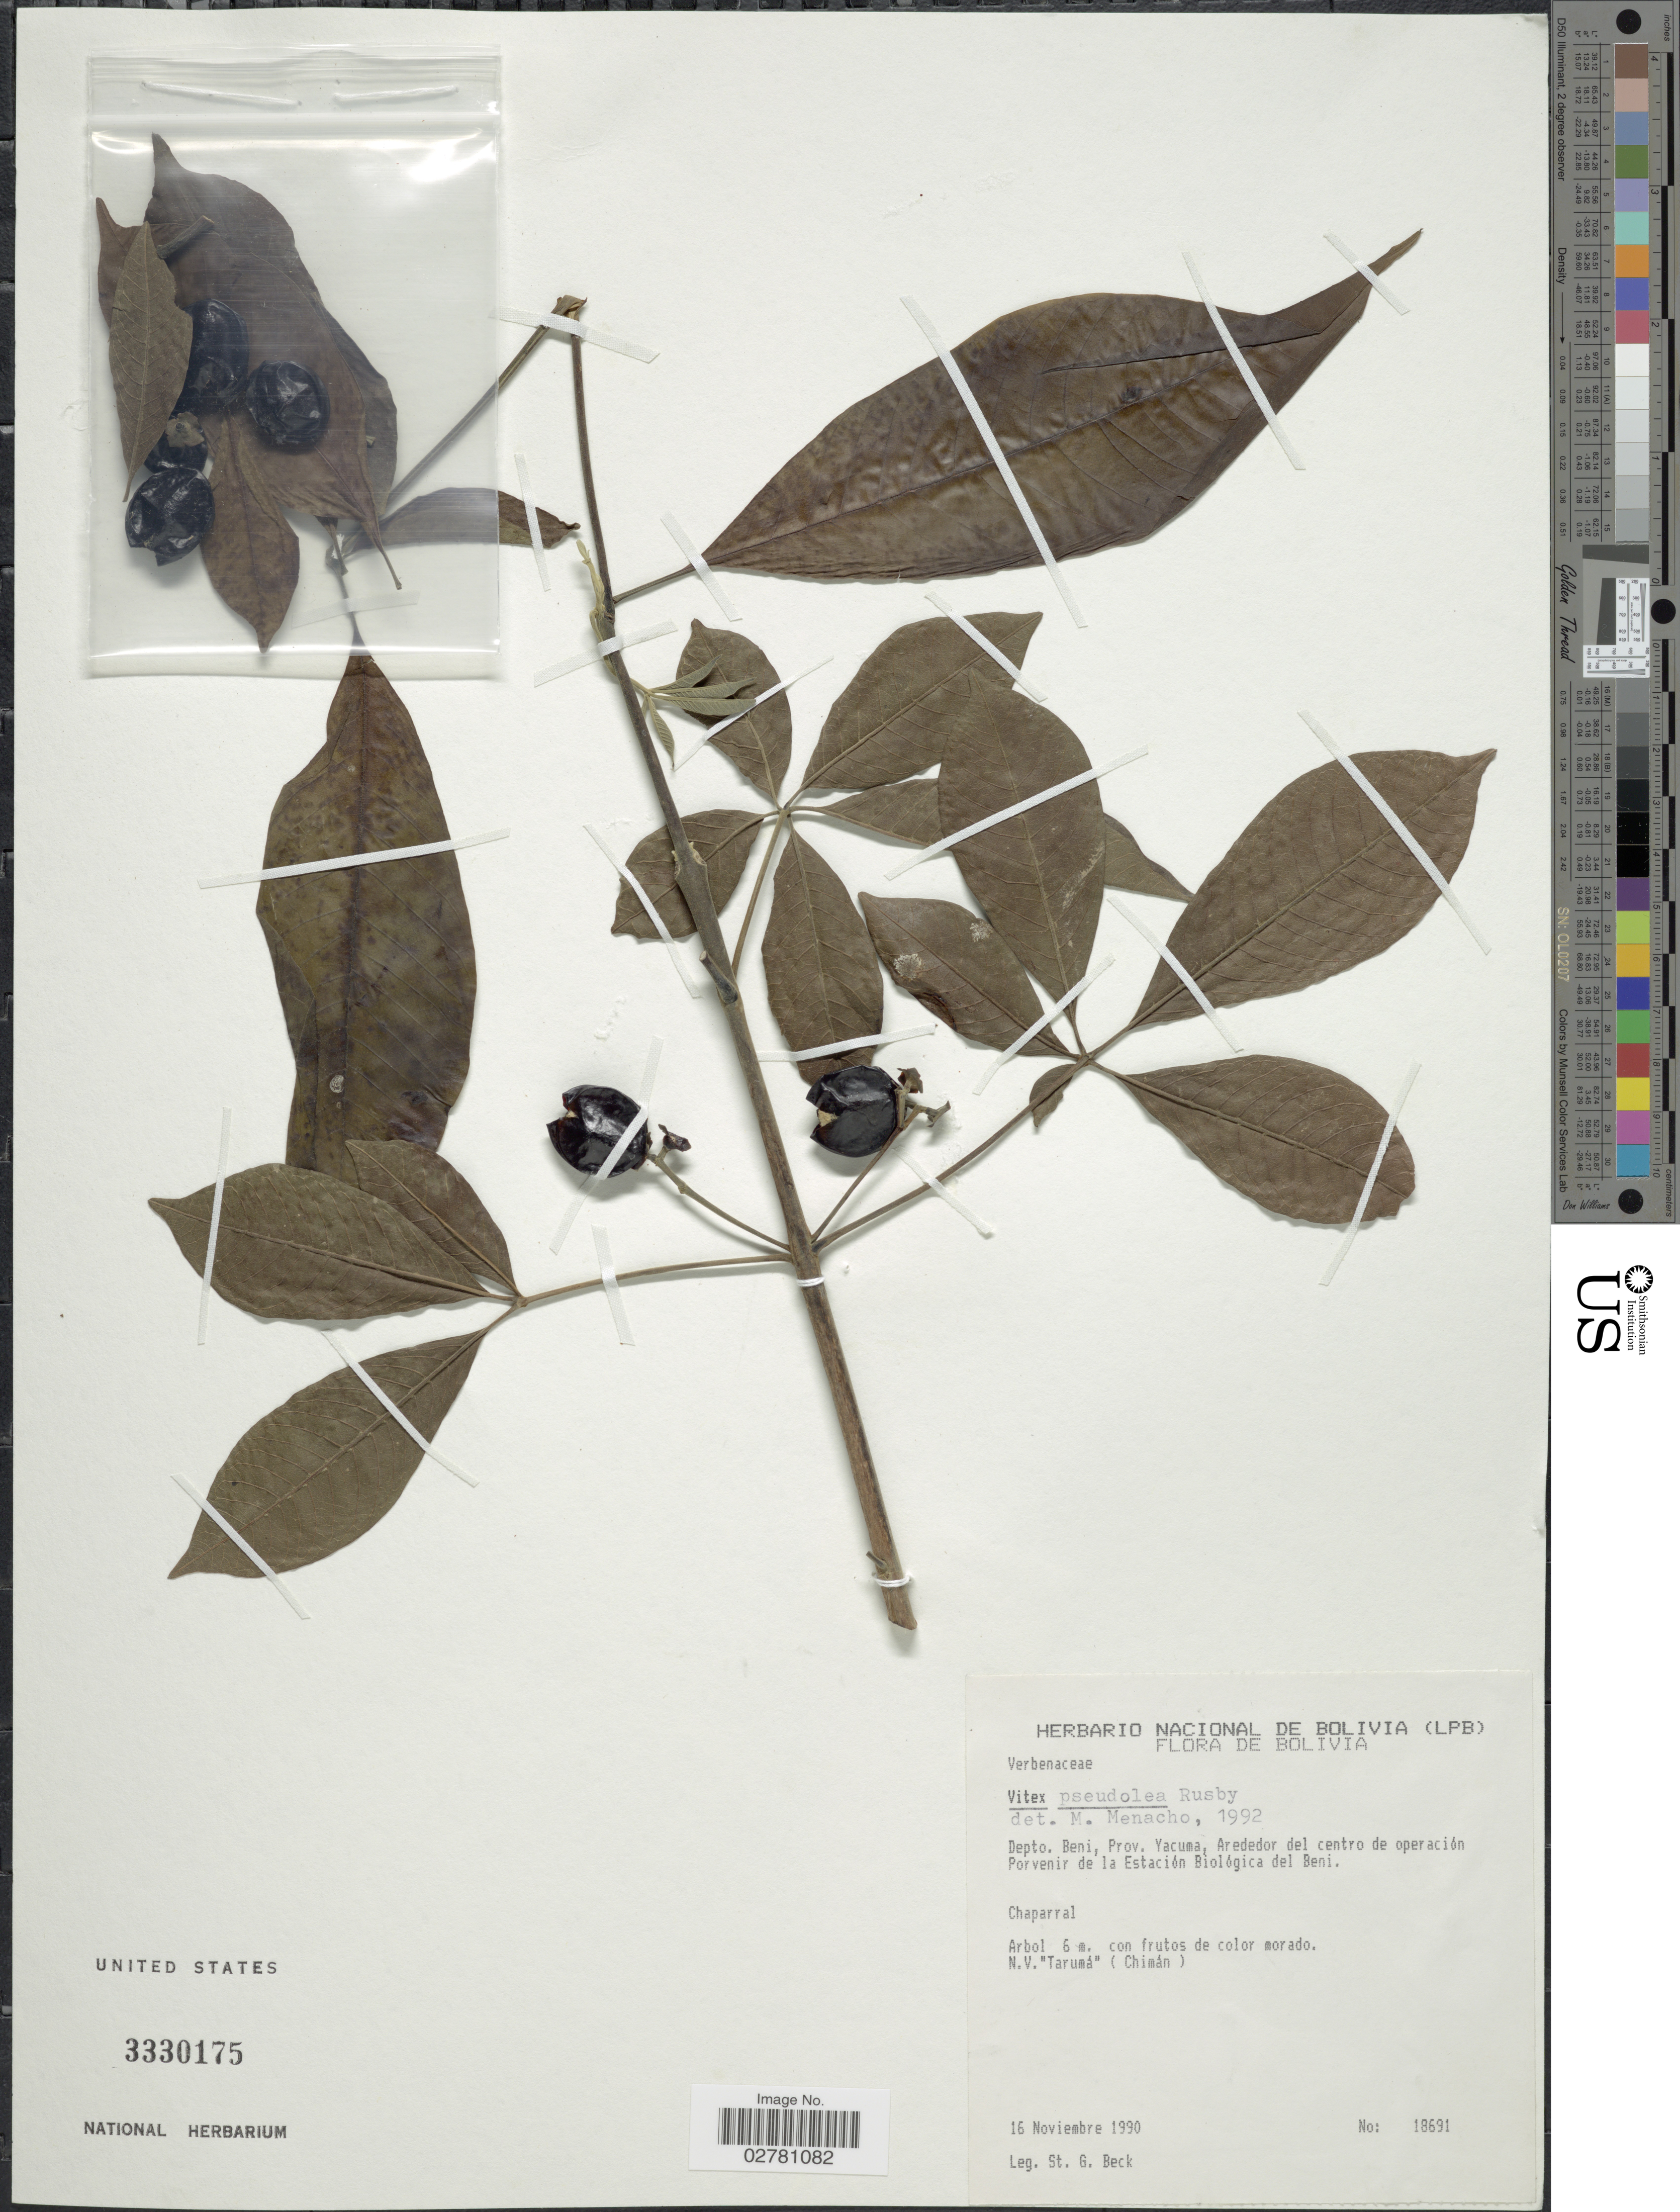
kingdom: Plantae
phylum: Tracheophyta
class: Magnoliopsida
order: Lamiales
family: Lamiaceae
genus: Vitex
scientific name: Vitex pseudolea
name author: Rusby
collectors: S. Beck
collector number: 18691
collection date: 1990-11-16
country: Bolivia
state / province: Beni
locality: Prov. Yacuma, Arededor del centro de operación Porvenir de la Estación Biológica del Beni.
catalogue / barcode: US 3330175